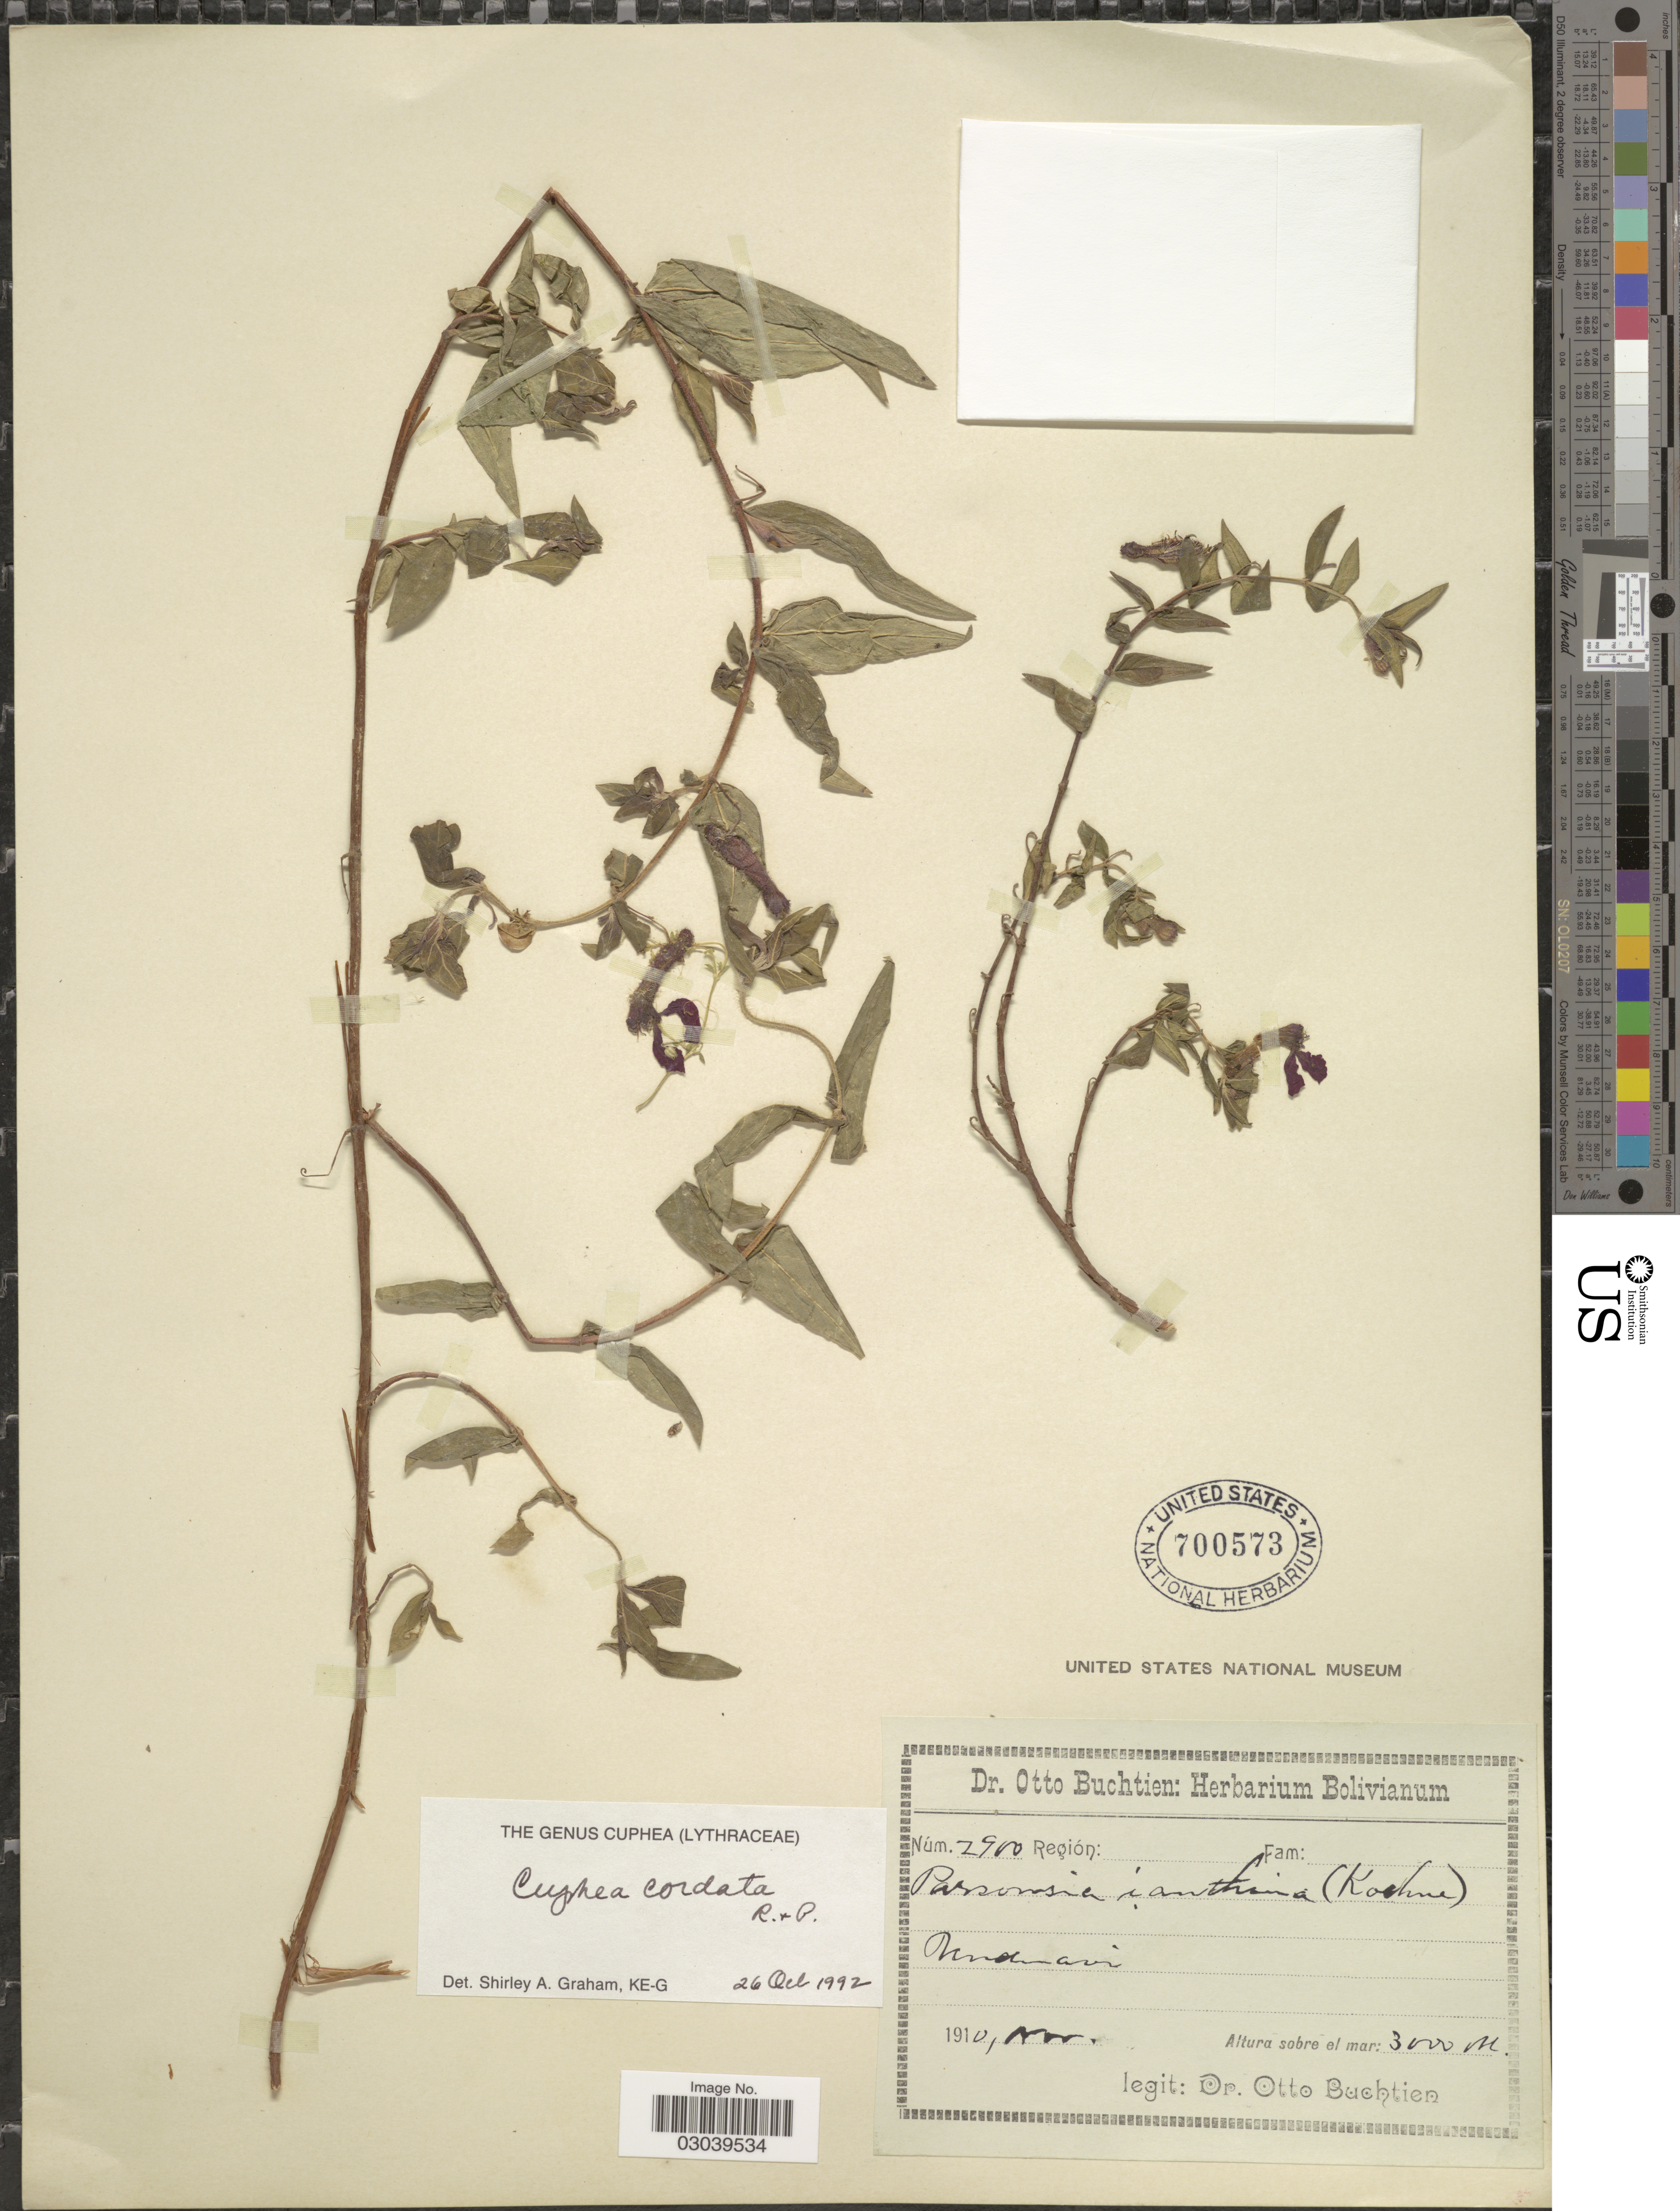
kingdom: Plantae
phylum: Tracheophyta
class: Magnoliopsida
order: Myrtales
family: Lythraceae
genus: Cuphea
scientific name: Cuphea cordata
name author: Ruiz & Pav.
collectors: O. Buchtien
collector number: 2900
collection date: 1910-11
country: Bolivia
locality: Unduavi.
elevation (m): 3000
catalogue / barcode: US 700573